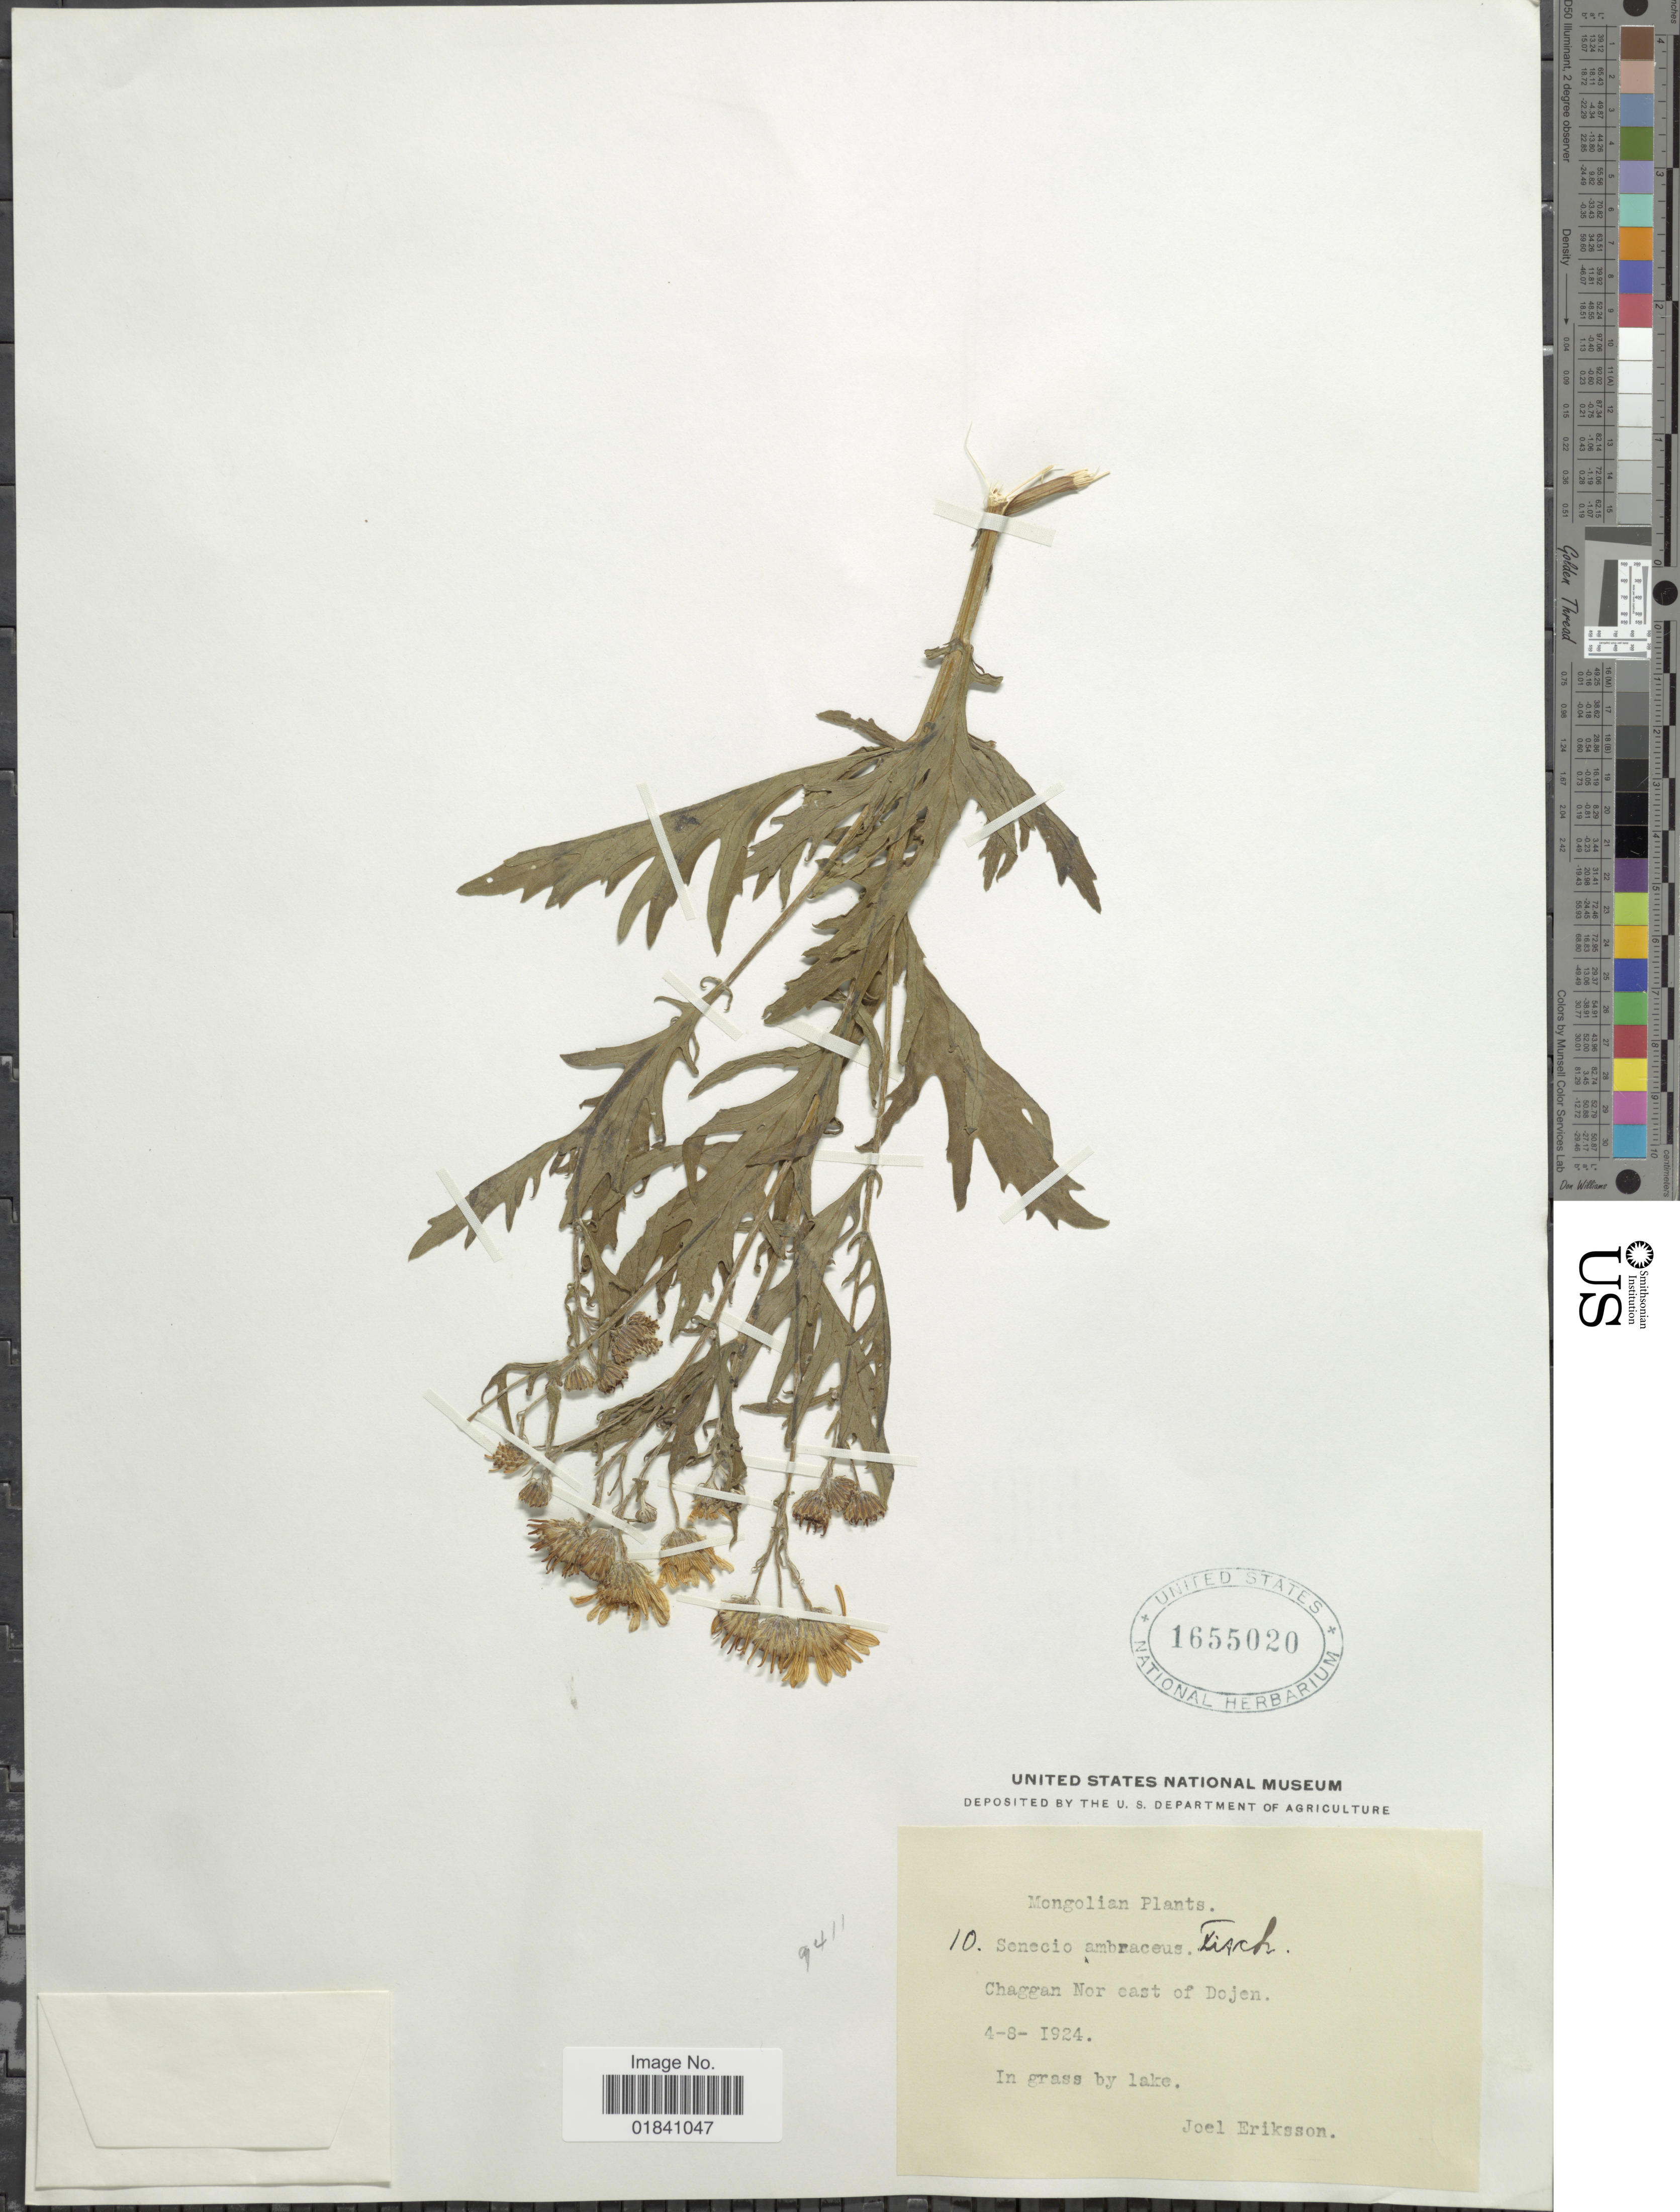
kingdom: Plantae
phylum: Tracheophyta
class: Magnoliopsida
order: Asterales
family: Asteraceae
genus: Senecio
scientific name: Senecio ambraceus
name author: Turcz.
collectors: J. Eriksson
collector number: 10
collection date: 1924-08-04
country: Mongolia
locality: Chaggan Nor east of Dojen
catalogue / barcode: US 1655020